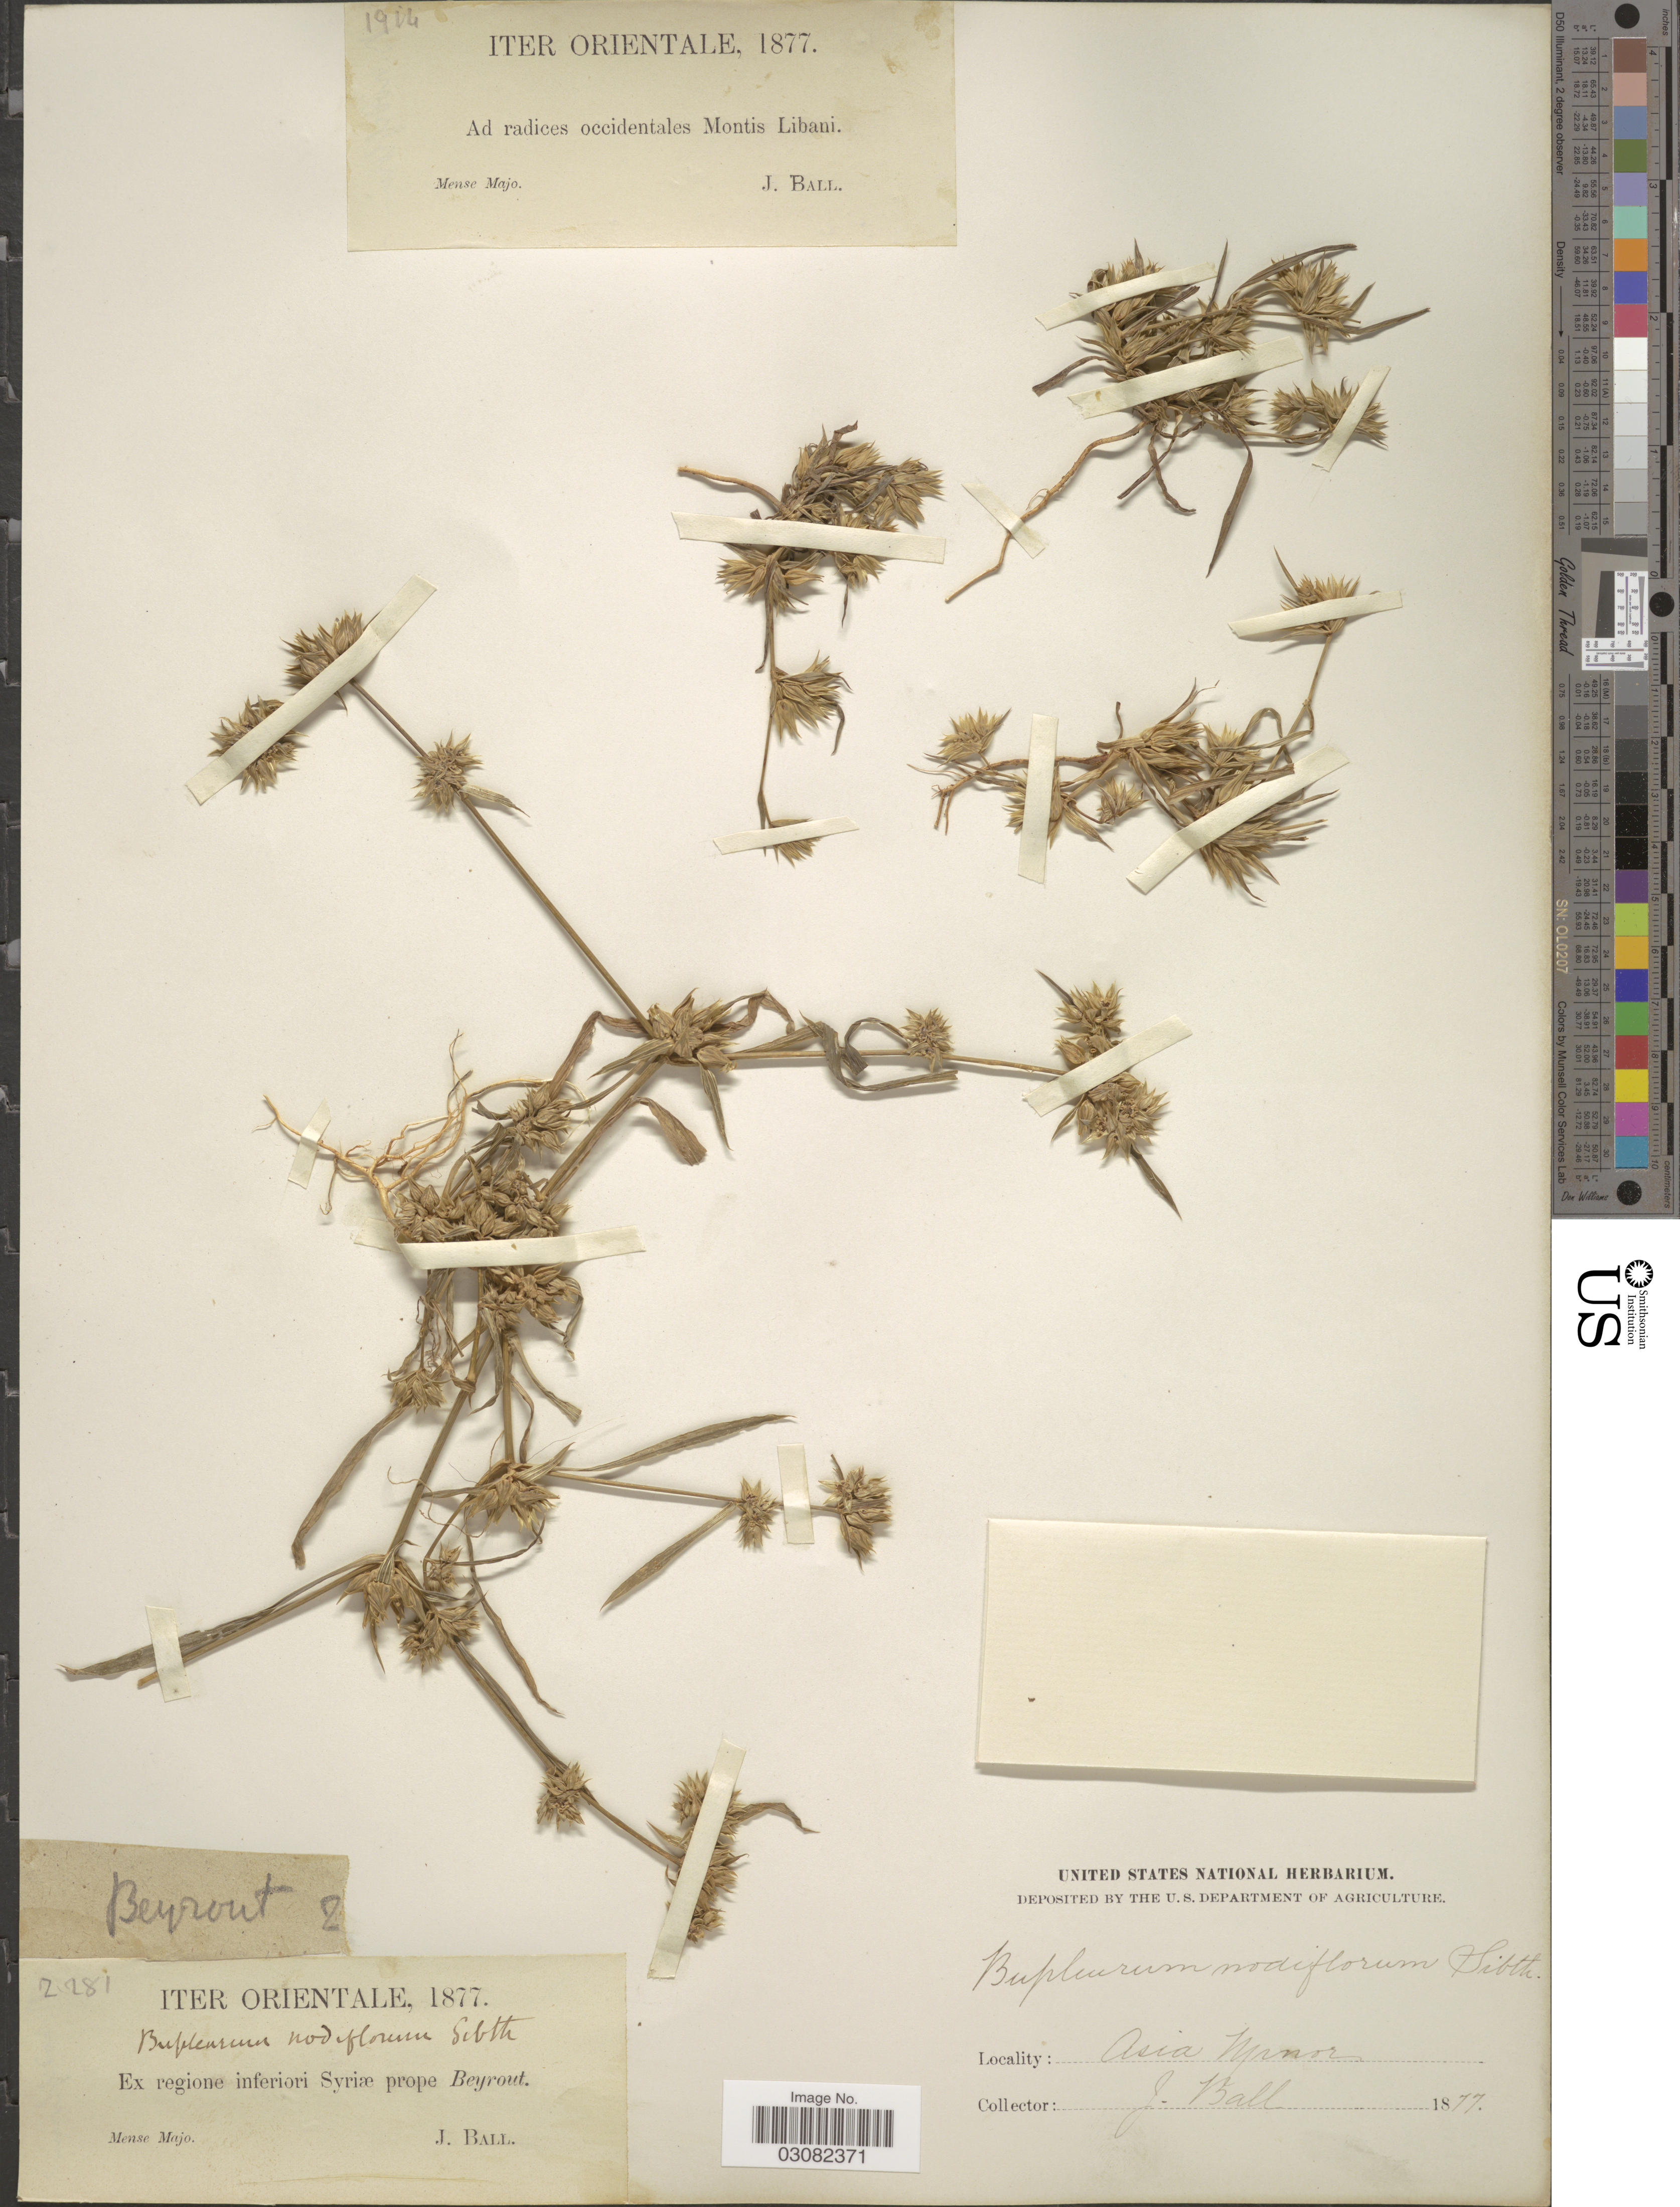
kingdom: Plantae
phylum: Tracheophyta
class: Magnoliopsida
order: Apiales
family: Apiaceae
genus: Bupleurum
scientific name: Bupleurum nodiflorum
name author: Sibth. & Sm.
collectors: J. Ball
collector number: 1914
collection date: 1877-05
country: Lebanon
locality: Orientale. Ad radices occidentales Montis Libani.